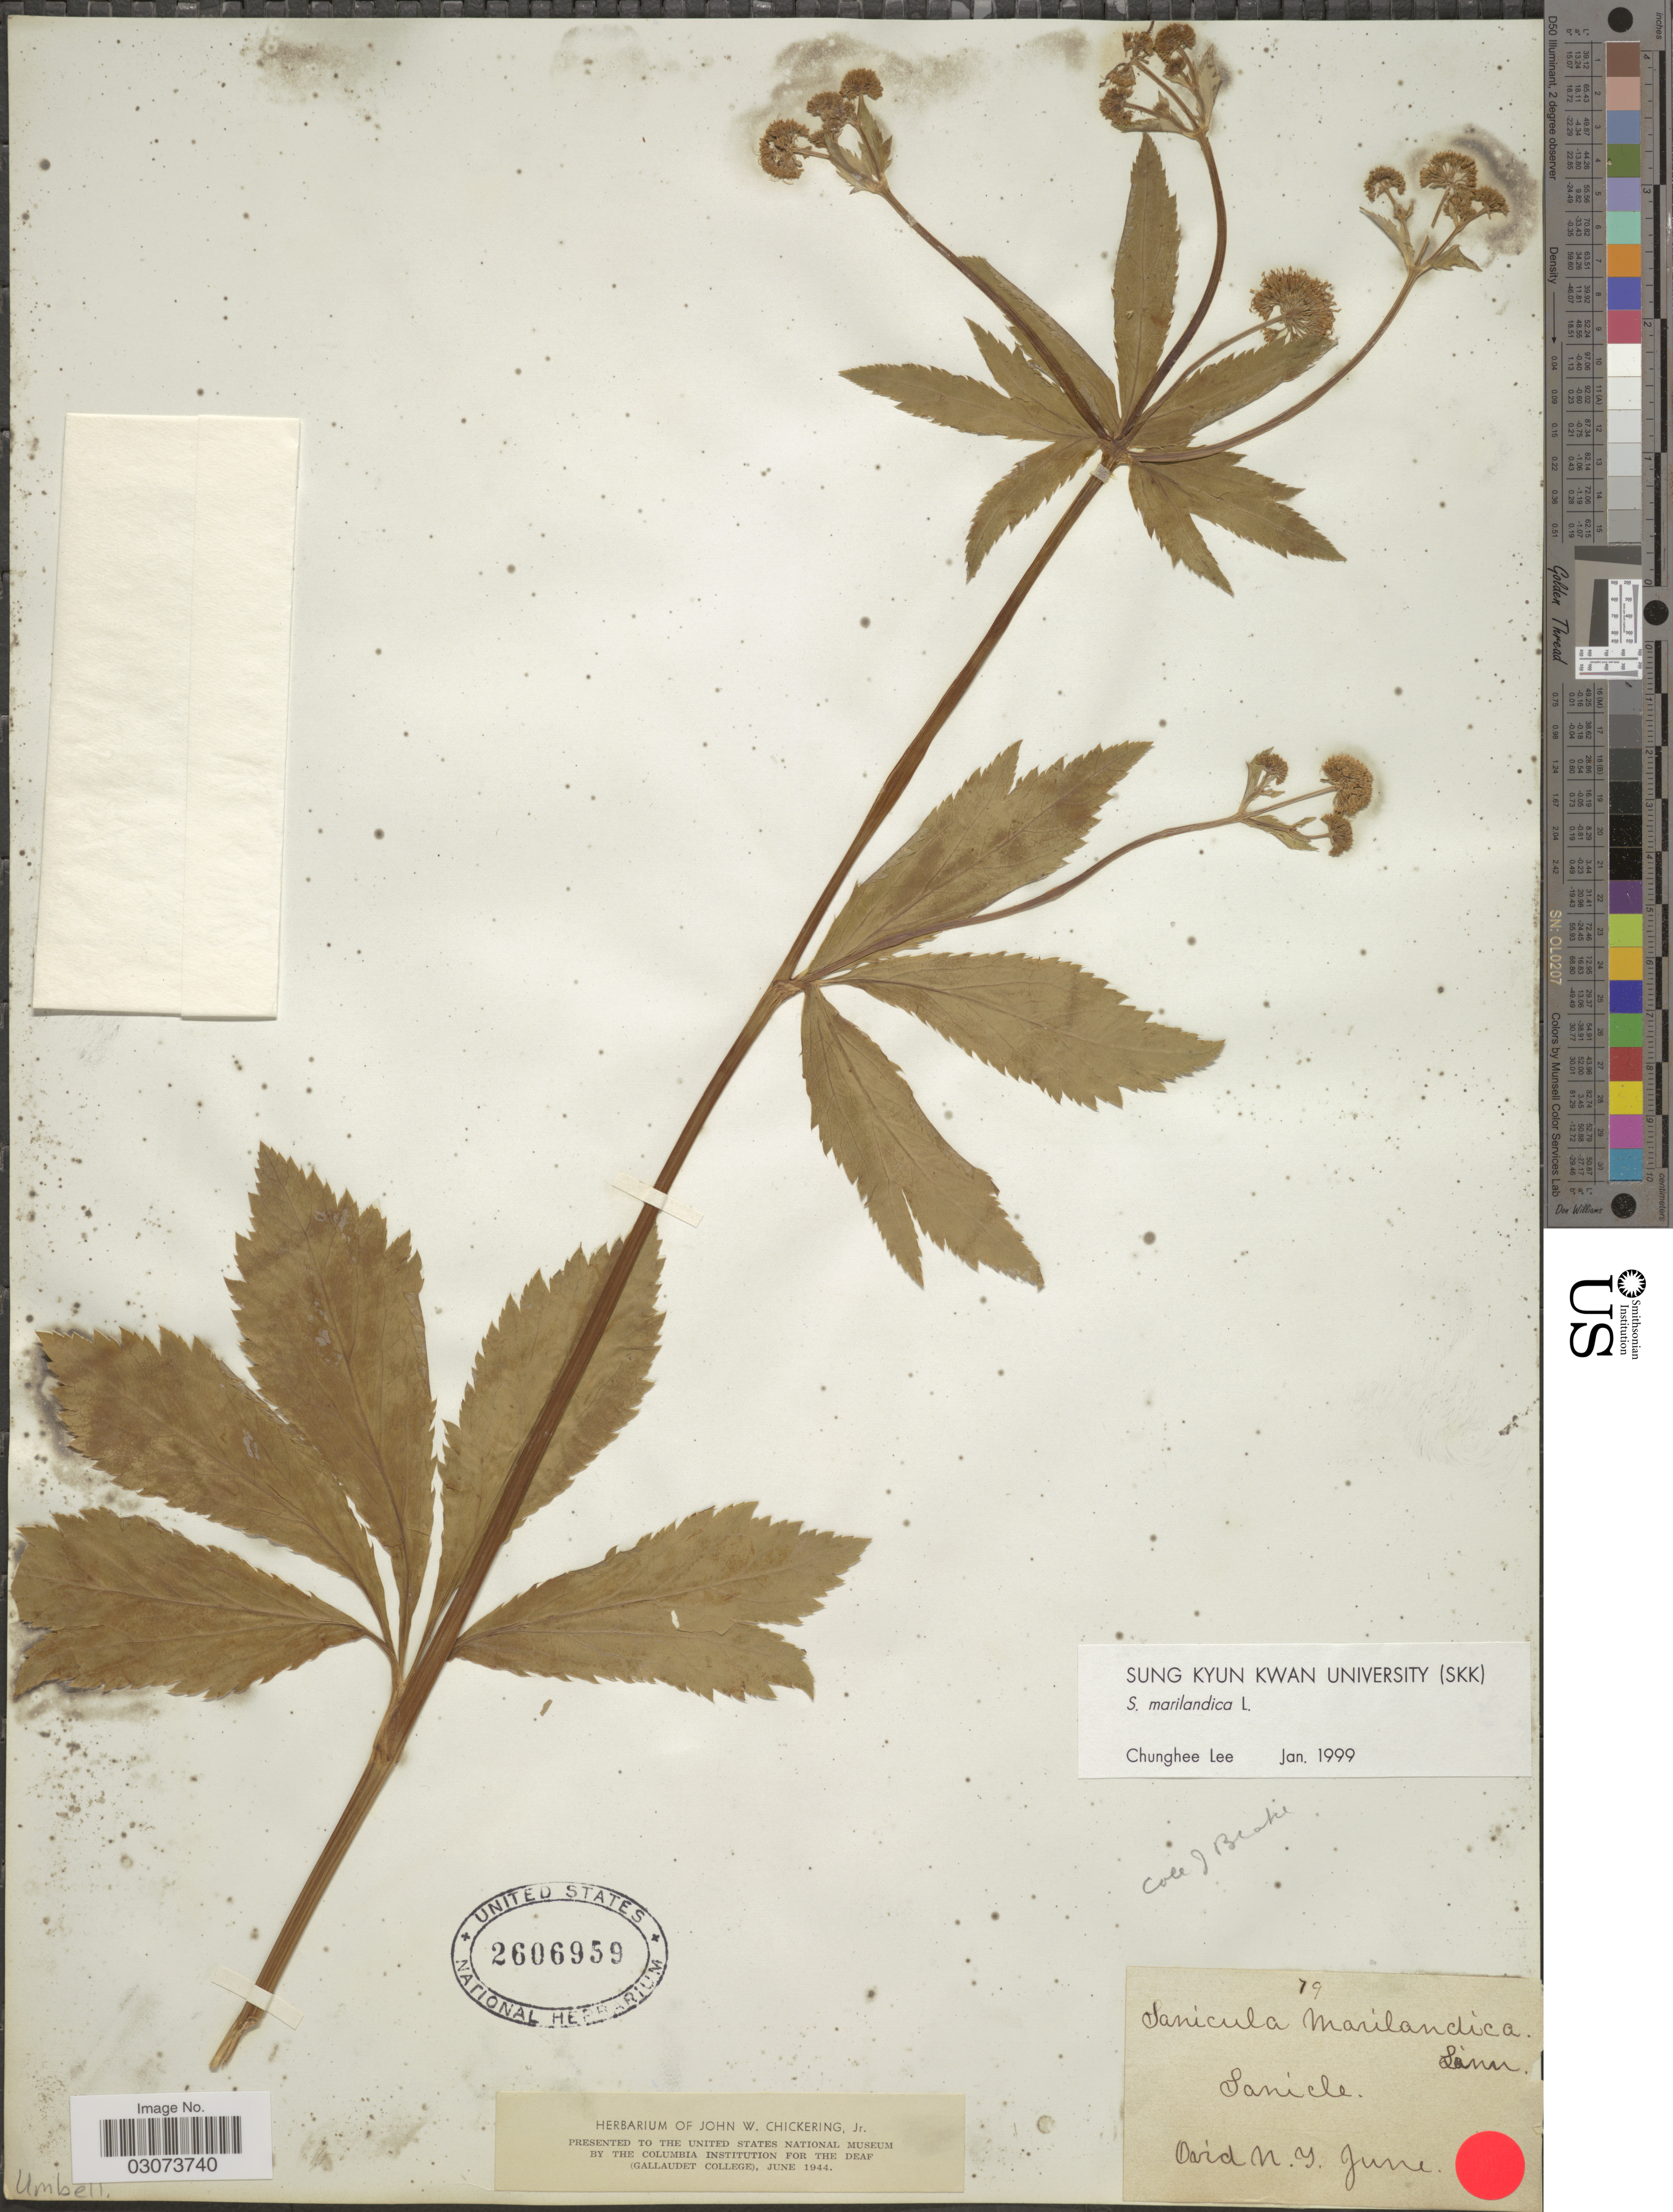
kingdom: Plantae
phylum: Tracheophyta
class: Magnoliopsida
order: Apiales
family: Apiaceae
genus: Sanicula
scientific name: Sanicula marilandica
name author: L.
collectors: J. Blake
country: United States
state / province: New York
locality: Ovid.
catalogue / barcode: US 2606959